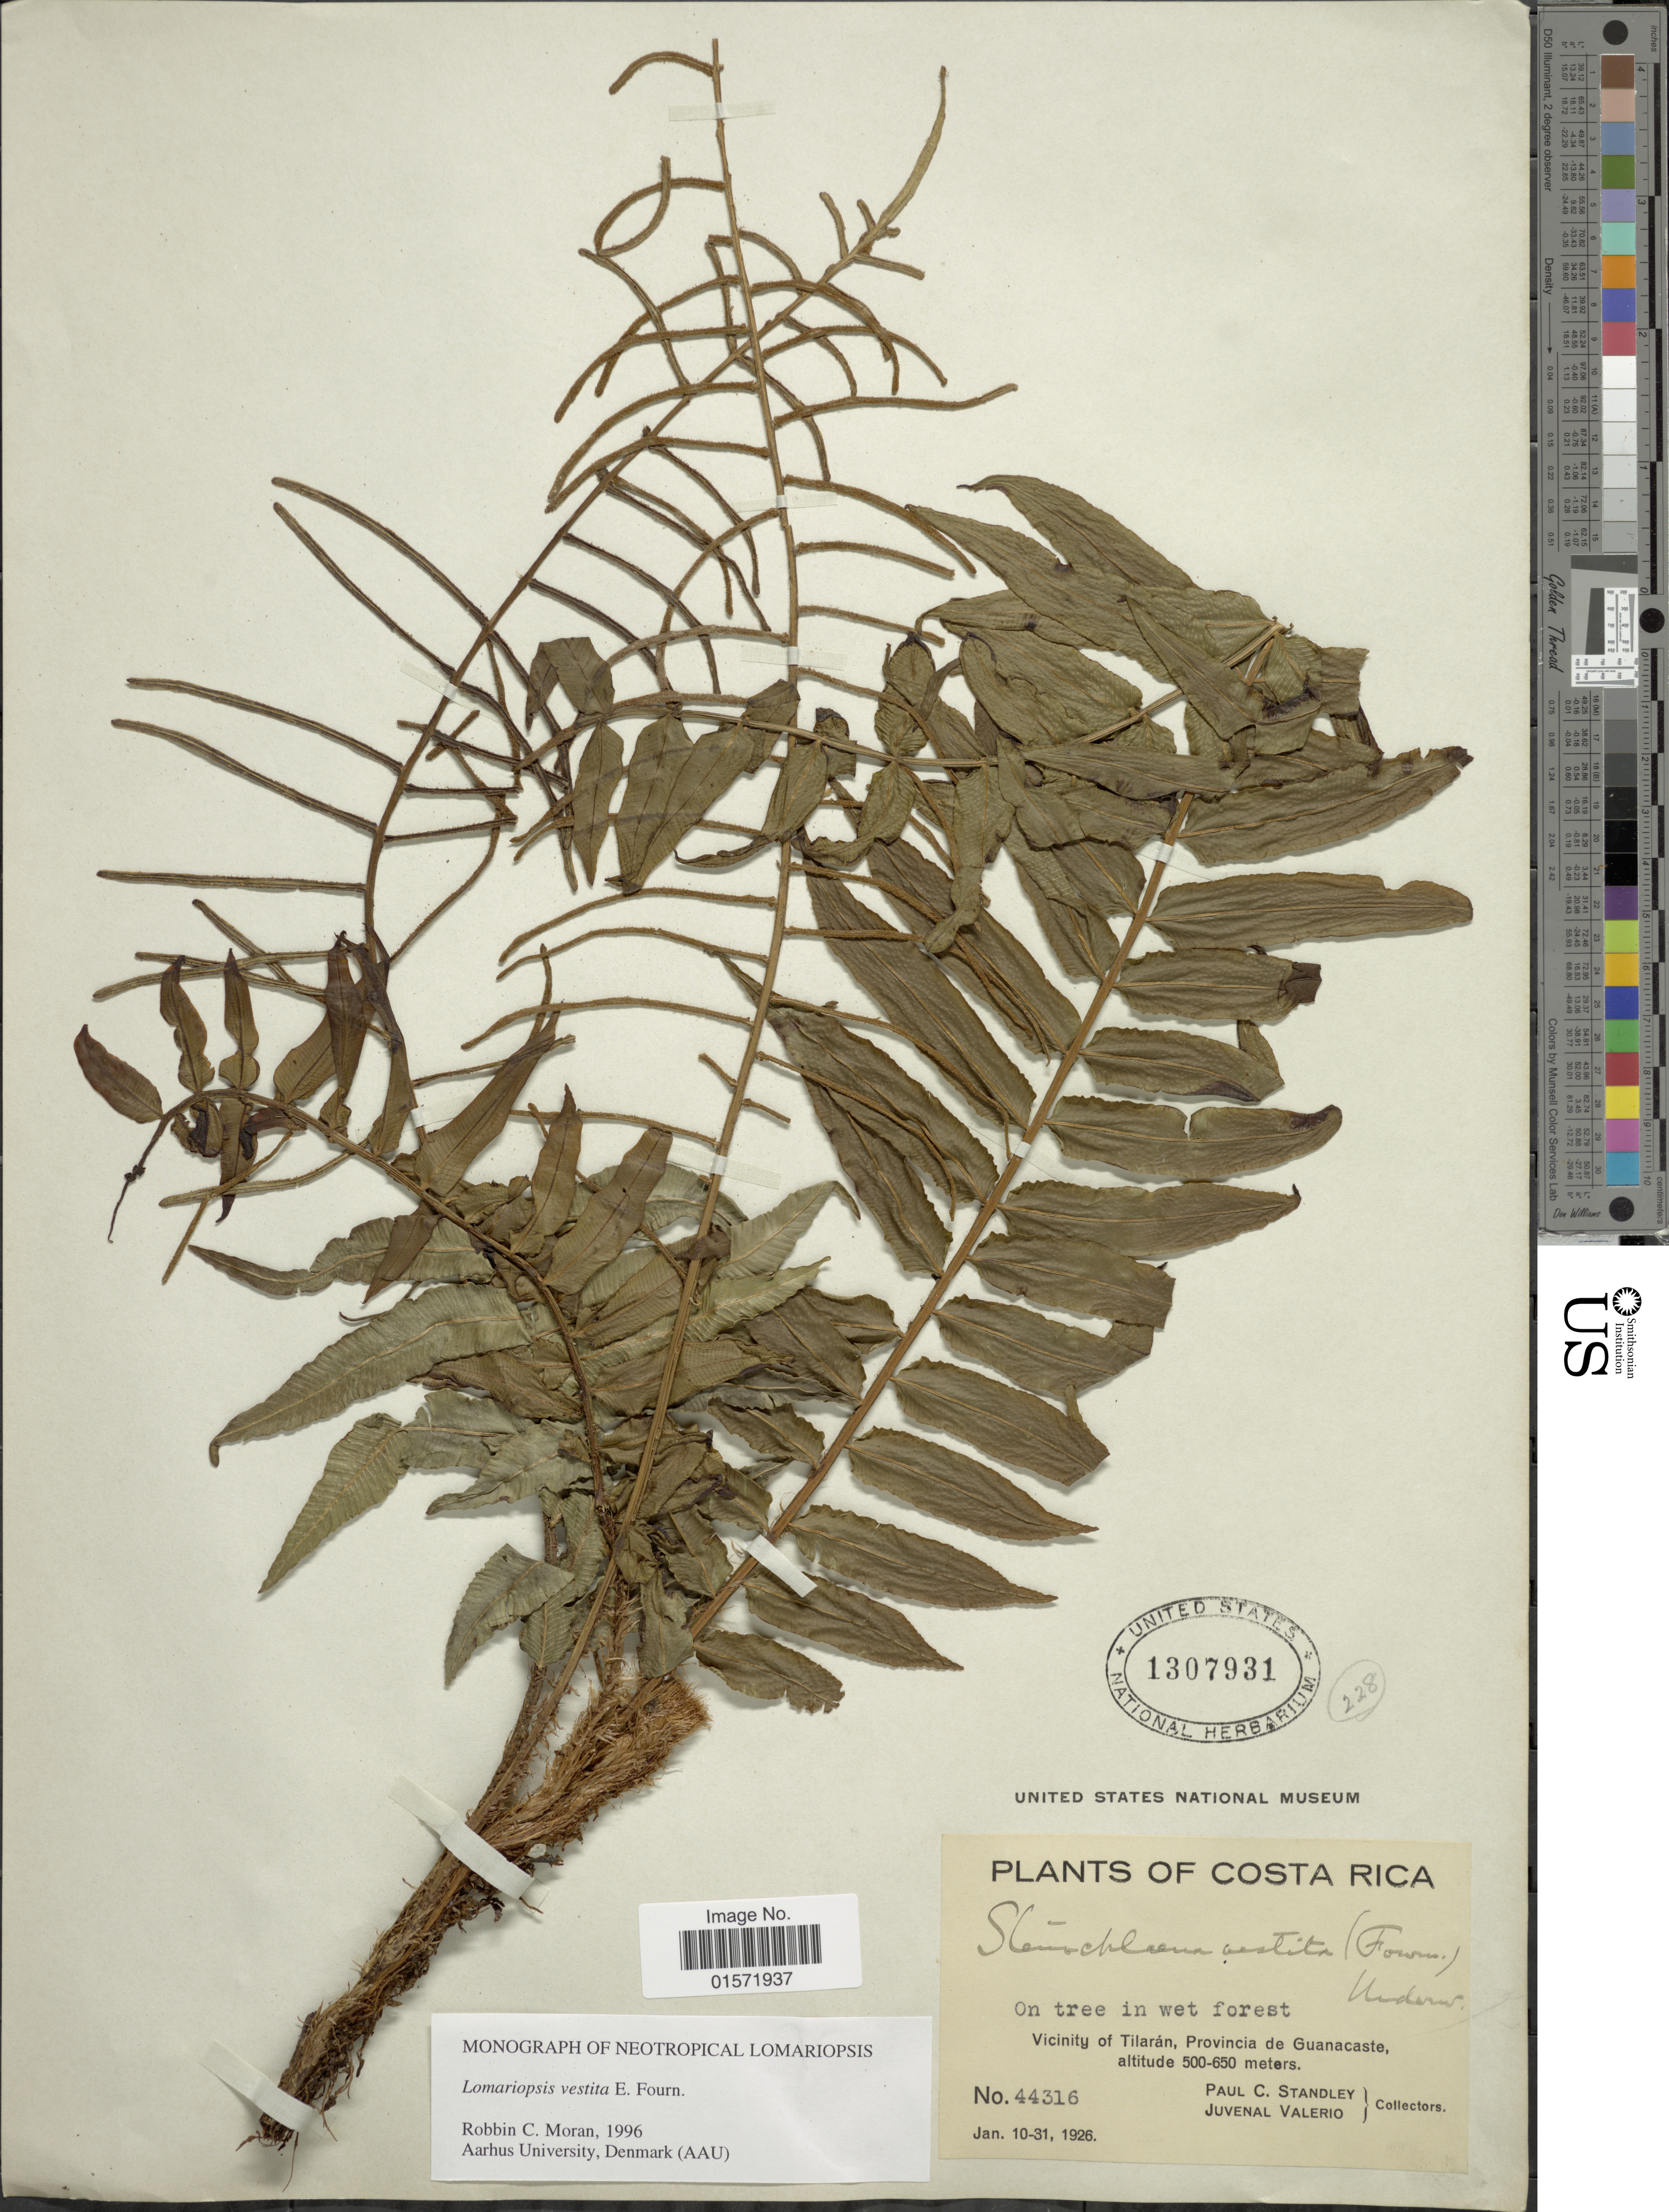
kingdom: Plantae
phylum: Tracheophyta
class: Polypodiopsida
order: Polypodiales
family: Lomariopsidaceae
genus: Lomariopsis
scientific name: Lomariopsis vestita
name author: E. Fourn.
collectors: P. C. Standley & J. Valerio R.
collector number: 44316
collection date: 1926-01-10/1926-01-31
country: Costa Rica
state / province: Guanacaste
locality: Vicinity of Tilarán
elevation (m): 500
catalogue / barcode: US 1307931